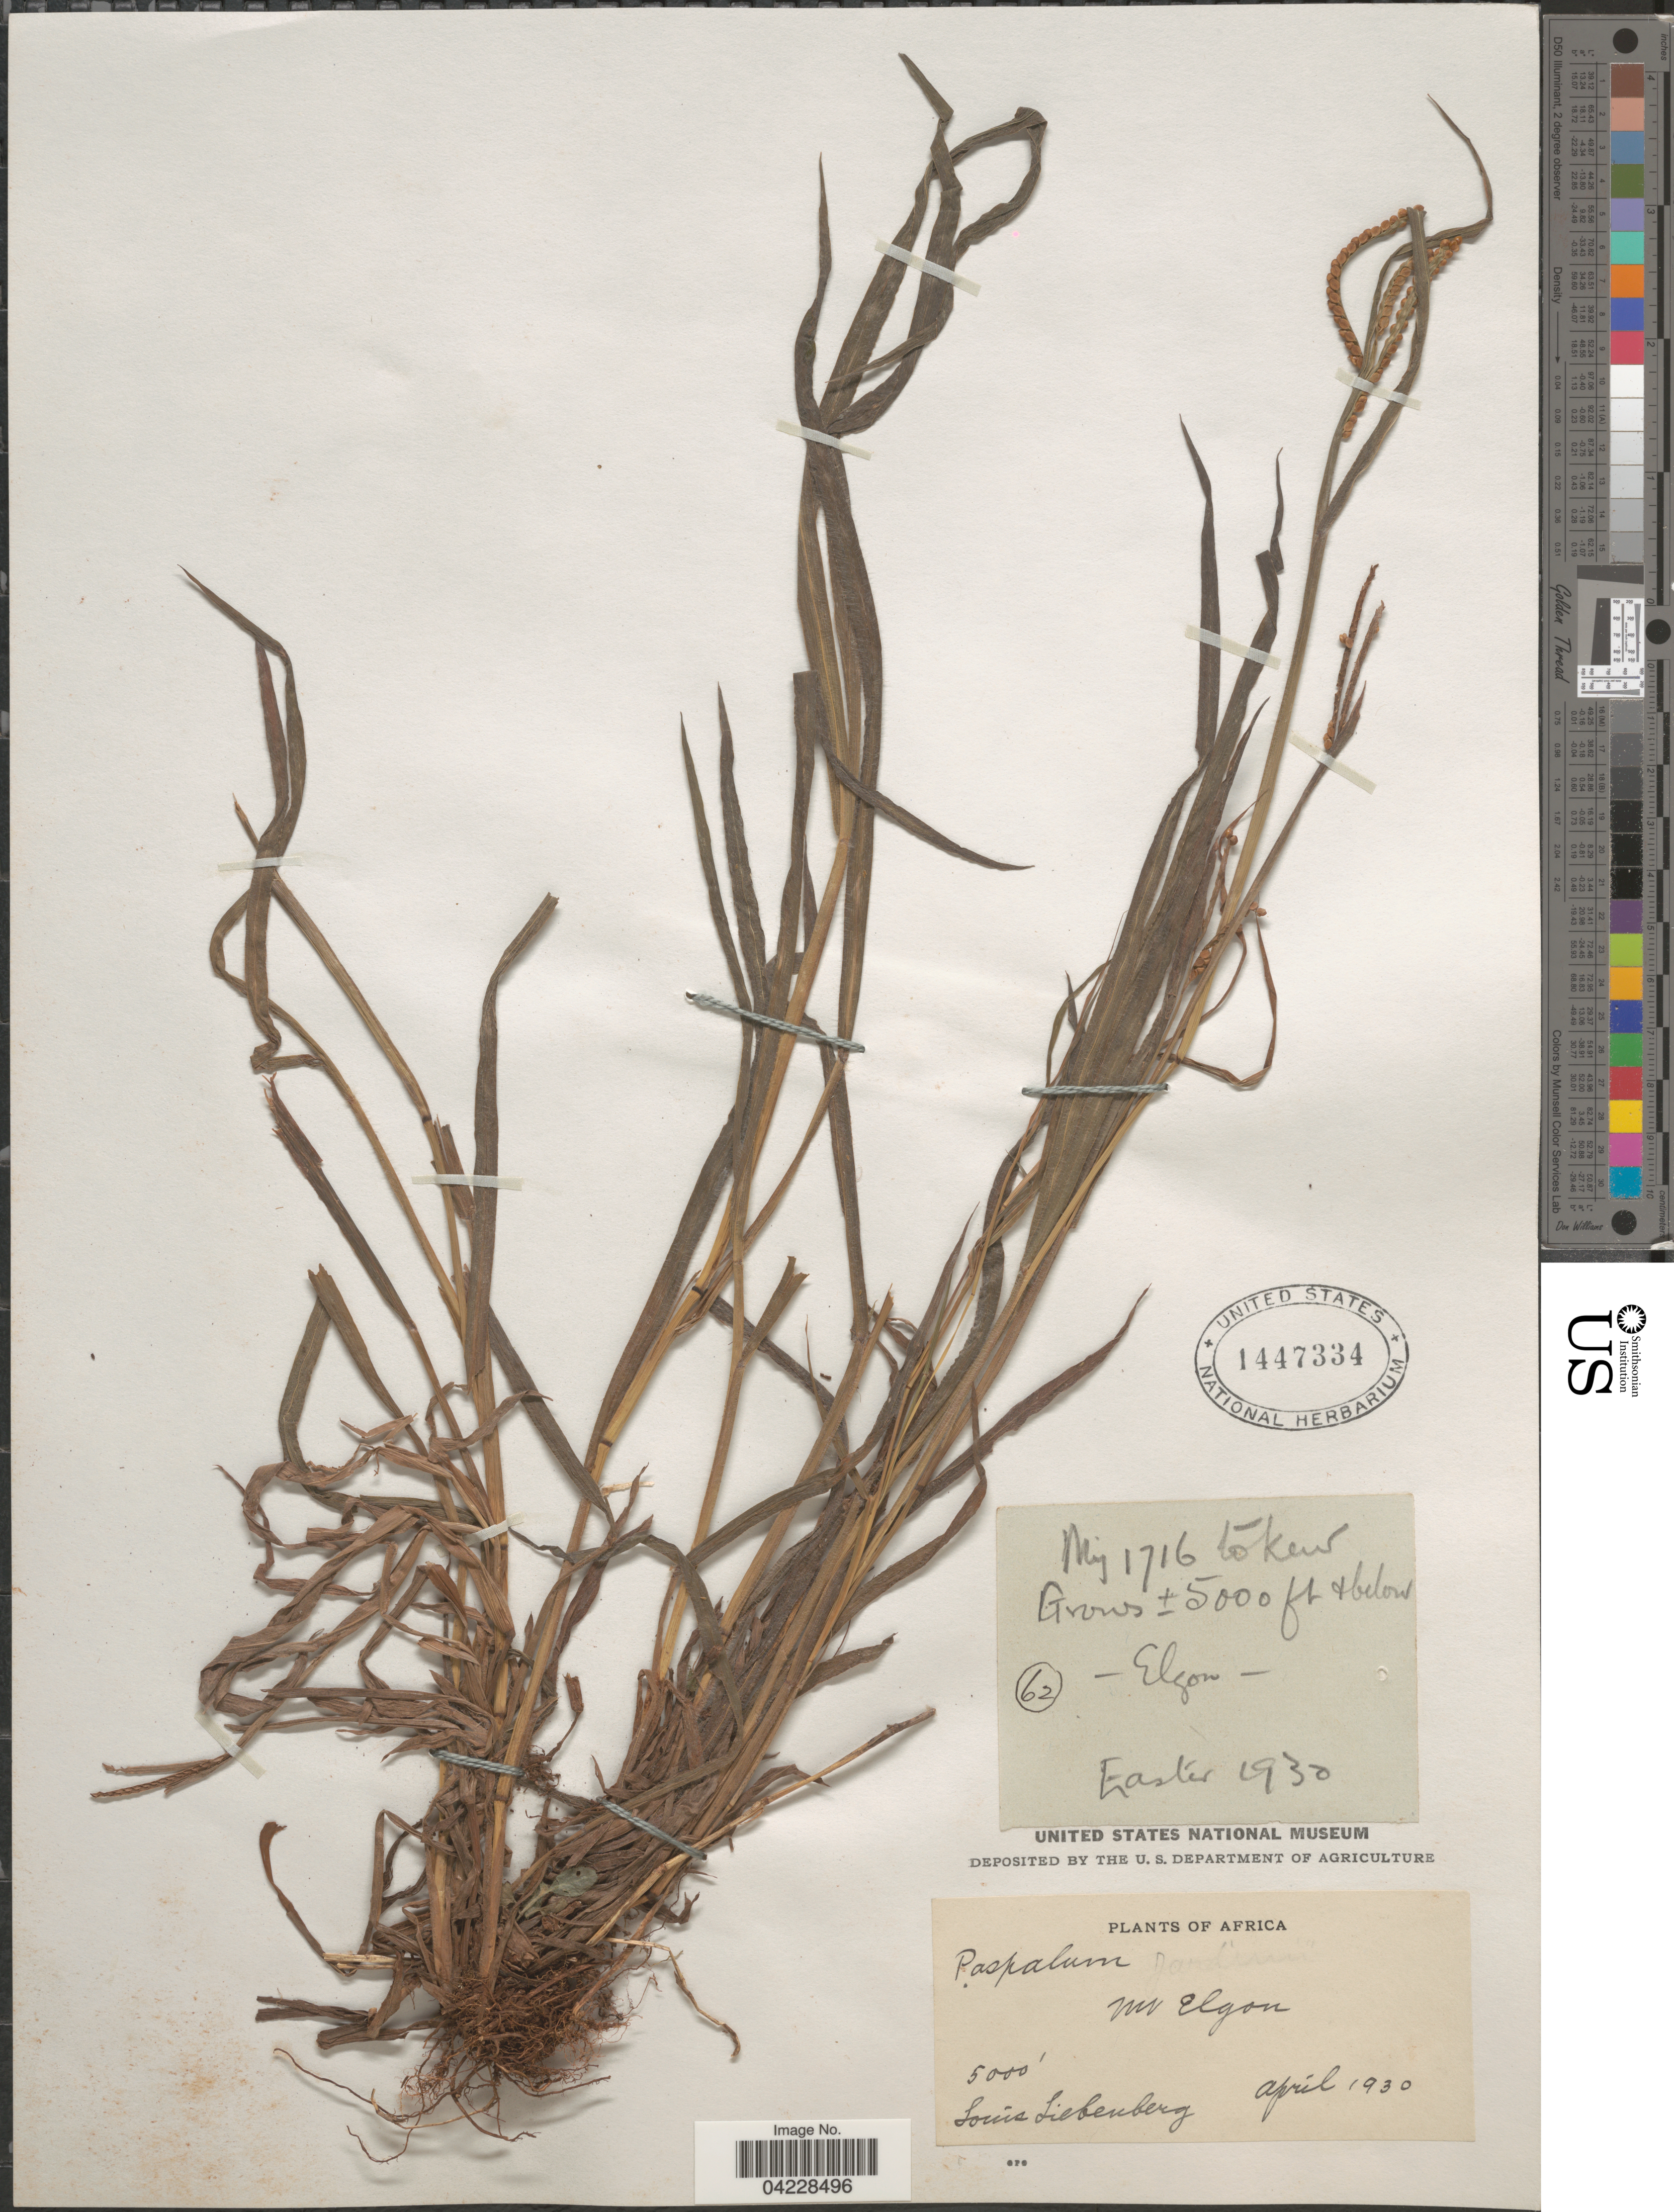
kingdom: Plantae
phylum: Tracheophyta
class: Liliopsida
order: Poales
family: Poaceae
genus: Paspalum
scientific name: Paspalum scrobiculatum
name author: L.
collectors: L. Liebenberg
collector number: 62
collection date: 1930-04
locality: Mt Elgon.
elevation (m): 1524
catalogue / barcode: US 1447334